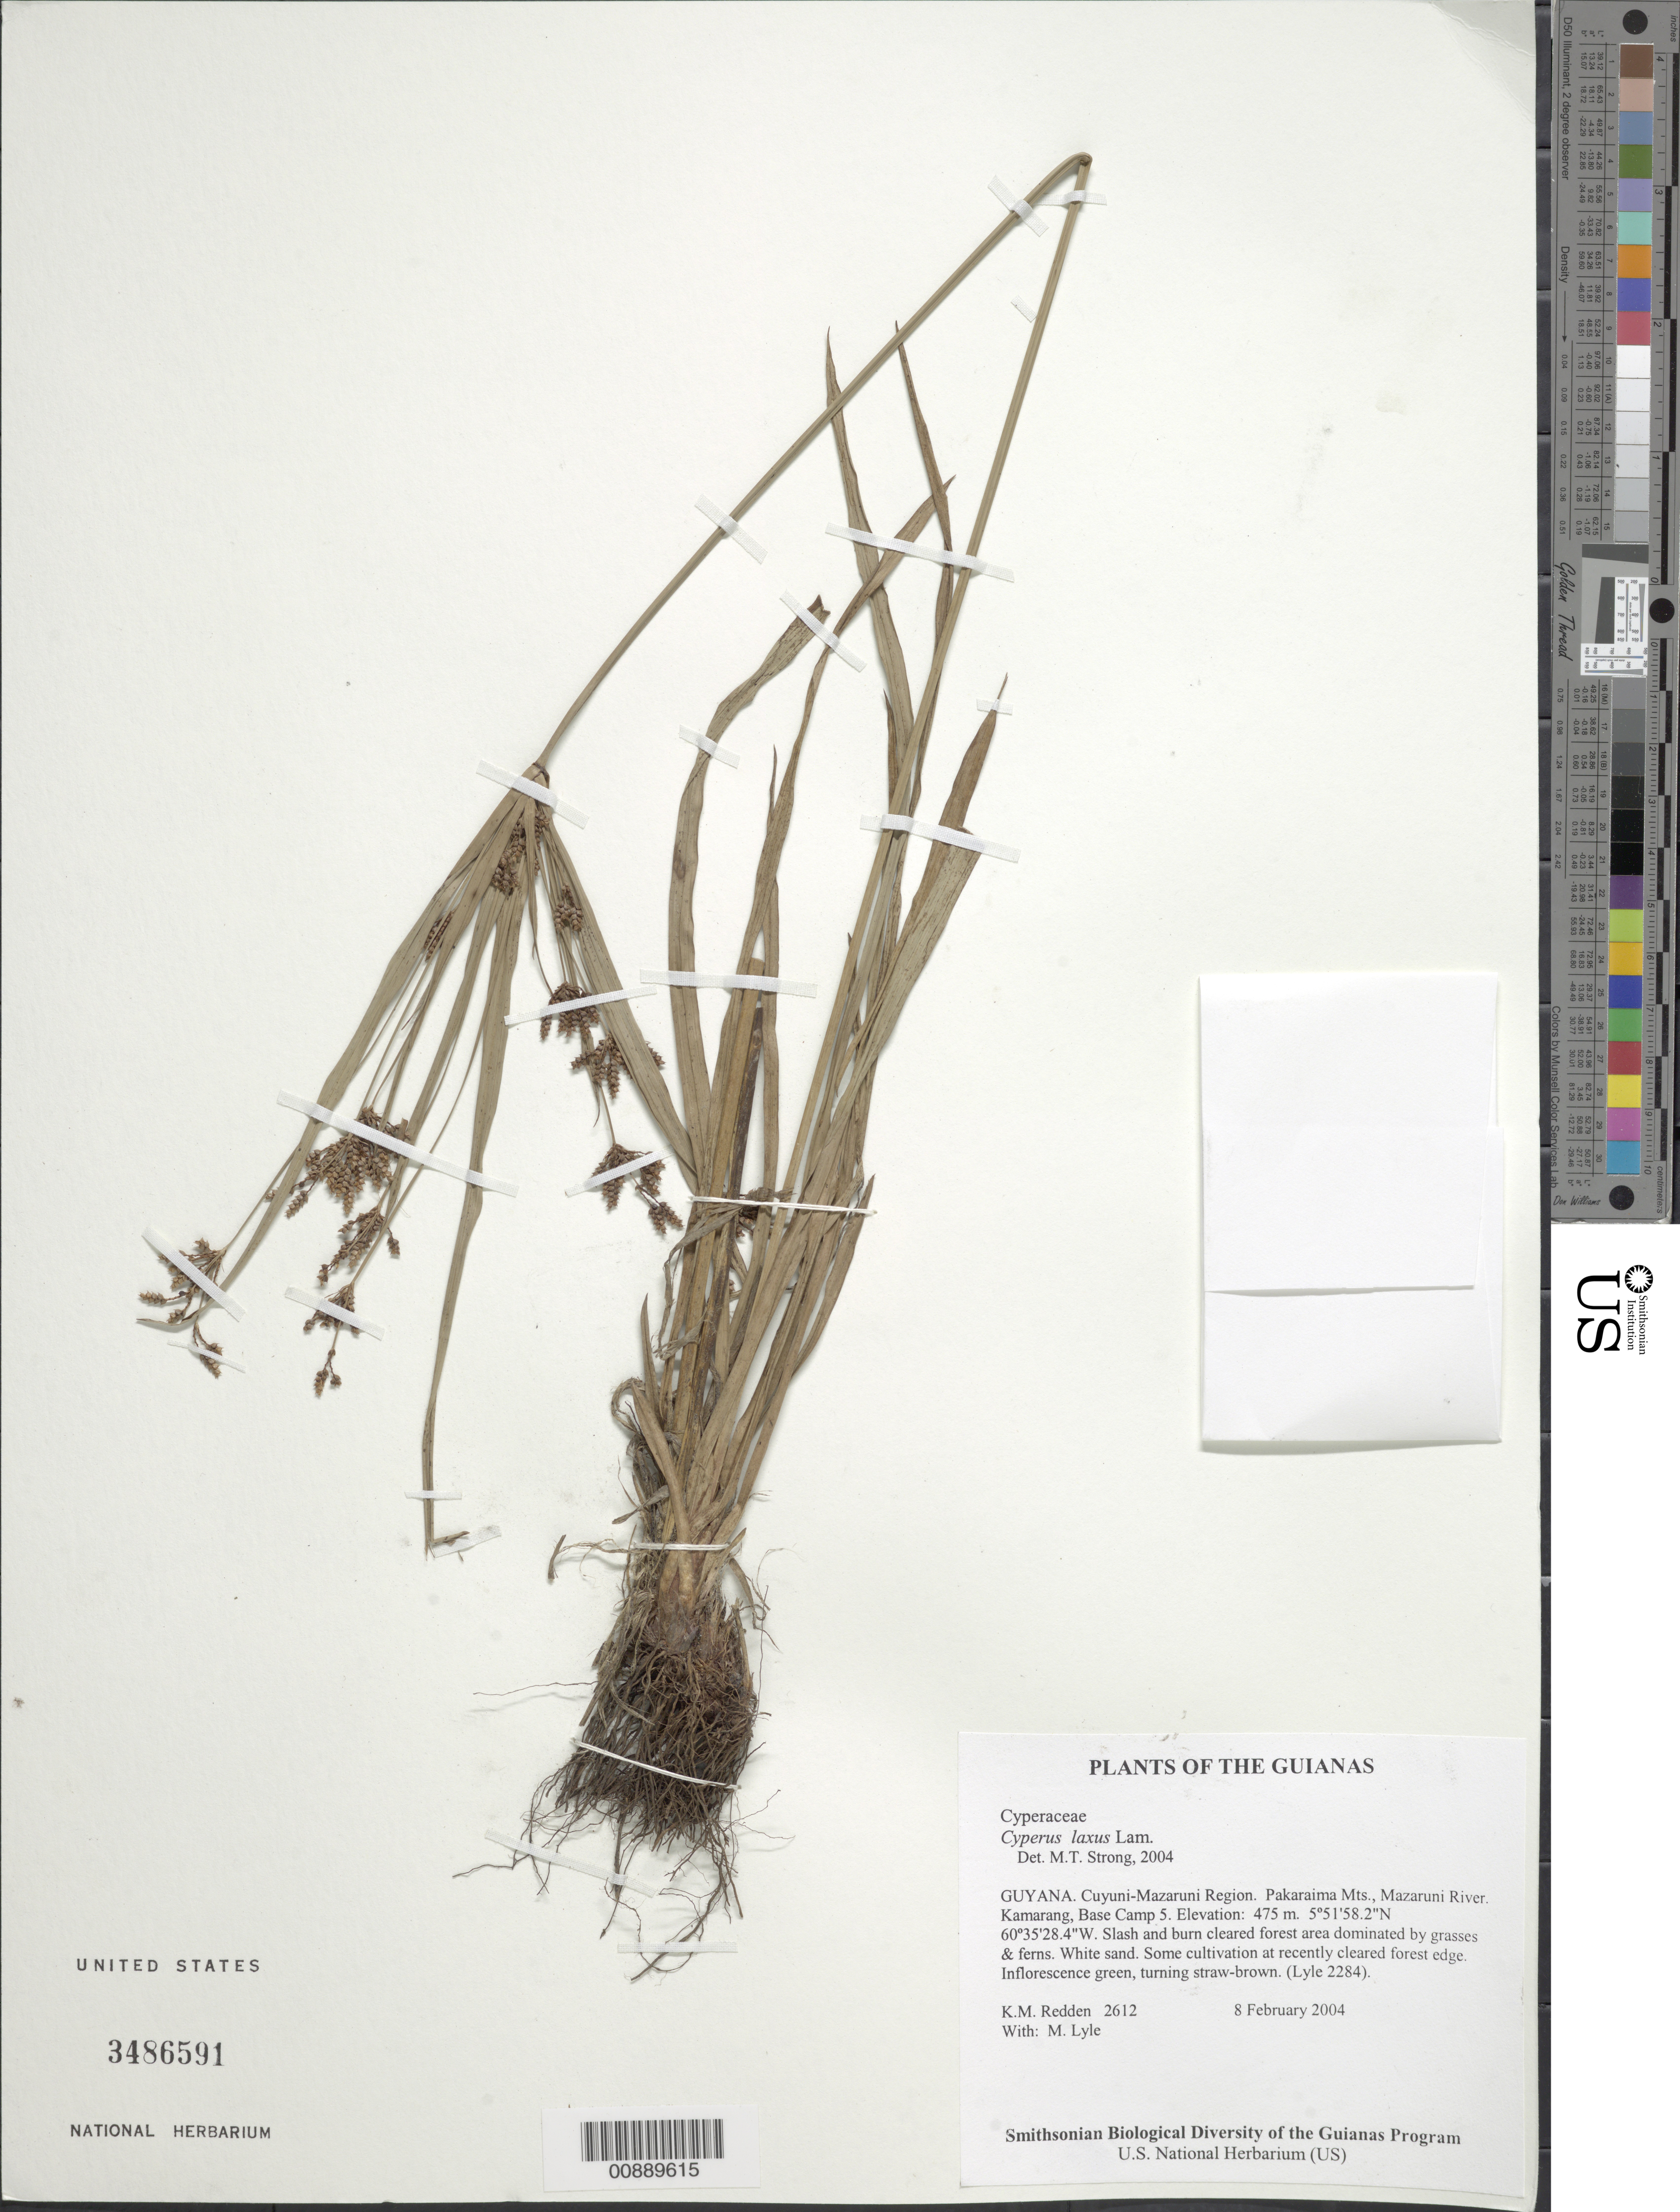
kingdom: Plantae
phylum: Tracheophyta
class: Liliopsida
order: Poales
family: Cyperaceae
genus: Cyperus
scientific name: Cyperus laxus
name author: Lam.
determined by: Strong, M. T., (US), Smithsonian Institution - National Museum of Natural History (UNITED STATES)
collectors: K. M. Redden & M. Lyle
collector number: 2612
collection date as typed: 8 February 2004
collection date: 2004-02-08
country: Guyana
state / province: Cuyuni-Mazaruni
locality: Pakaraima Mts., Mazaruni River. Kamarang, Base Camp 5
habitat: Slash and burn cleared forest area dominated by grasses & ferns. White sand. Some cultivation at recently cleared forest edge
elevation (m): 475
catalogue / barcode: US 3486591